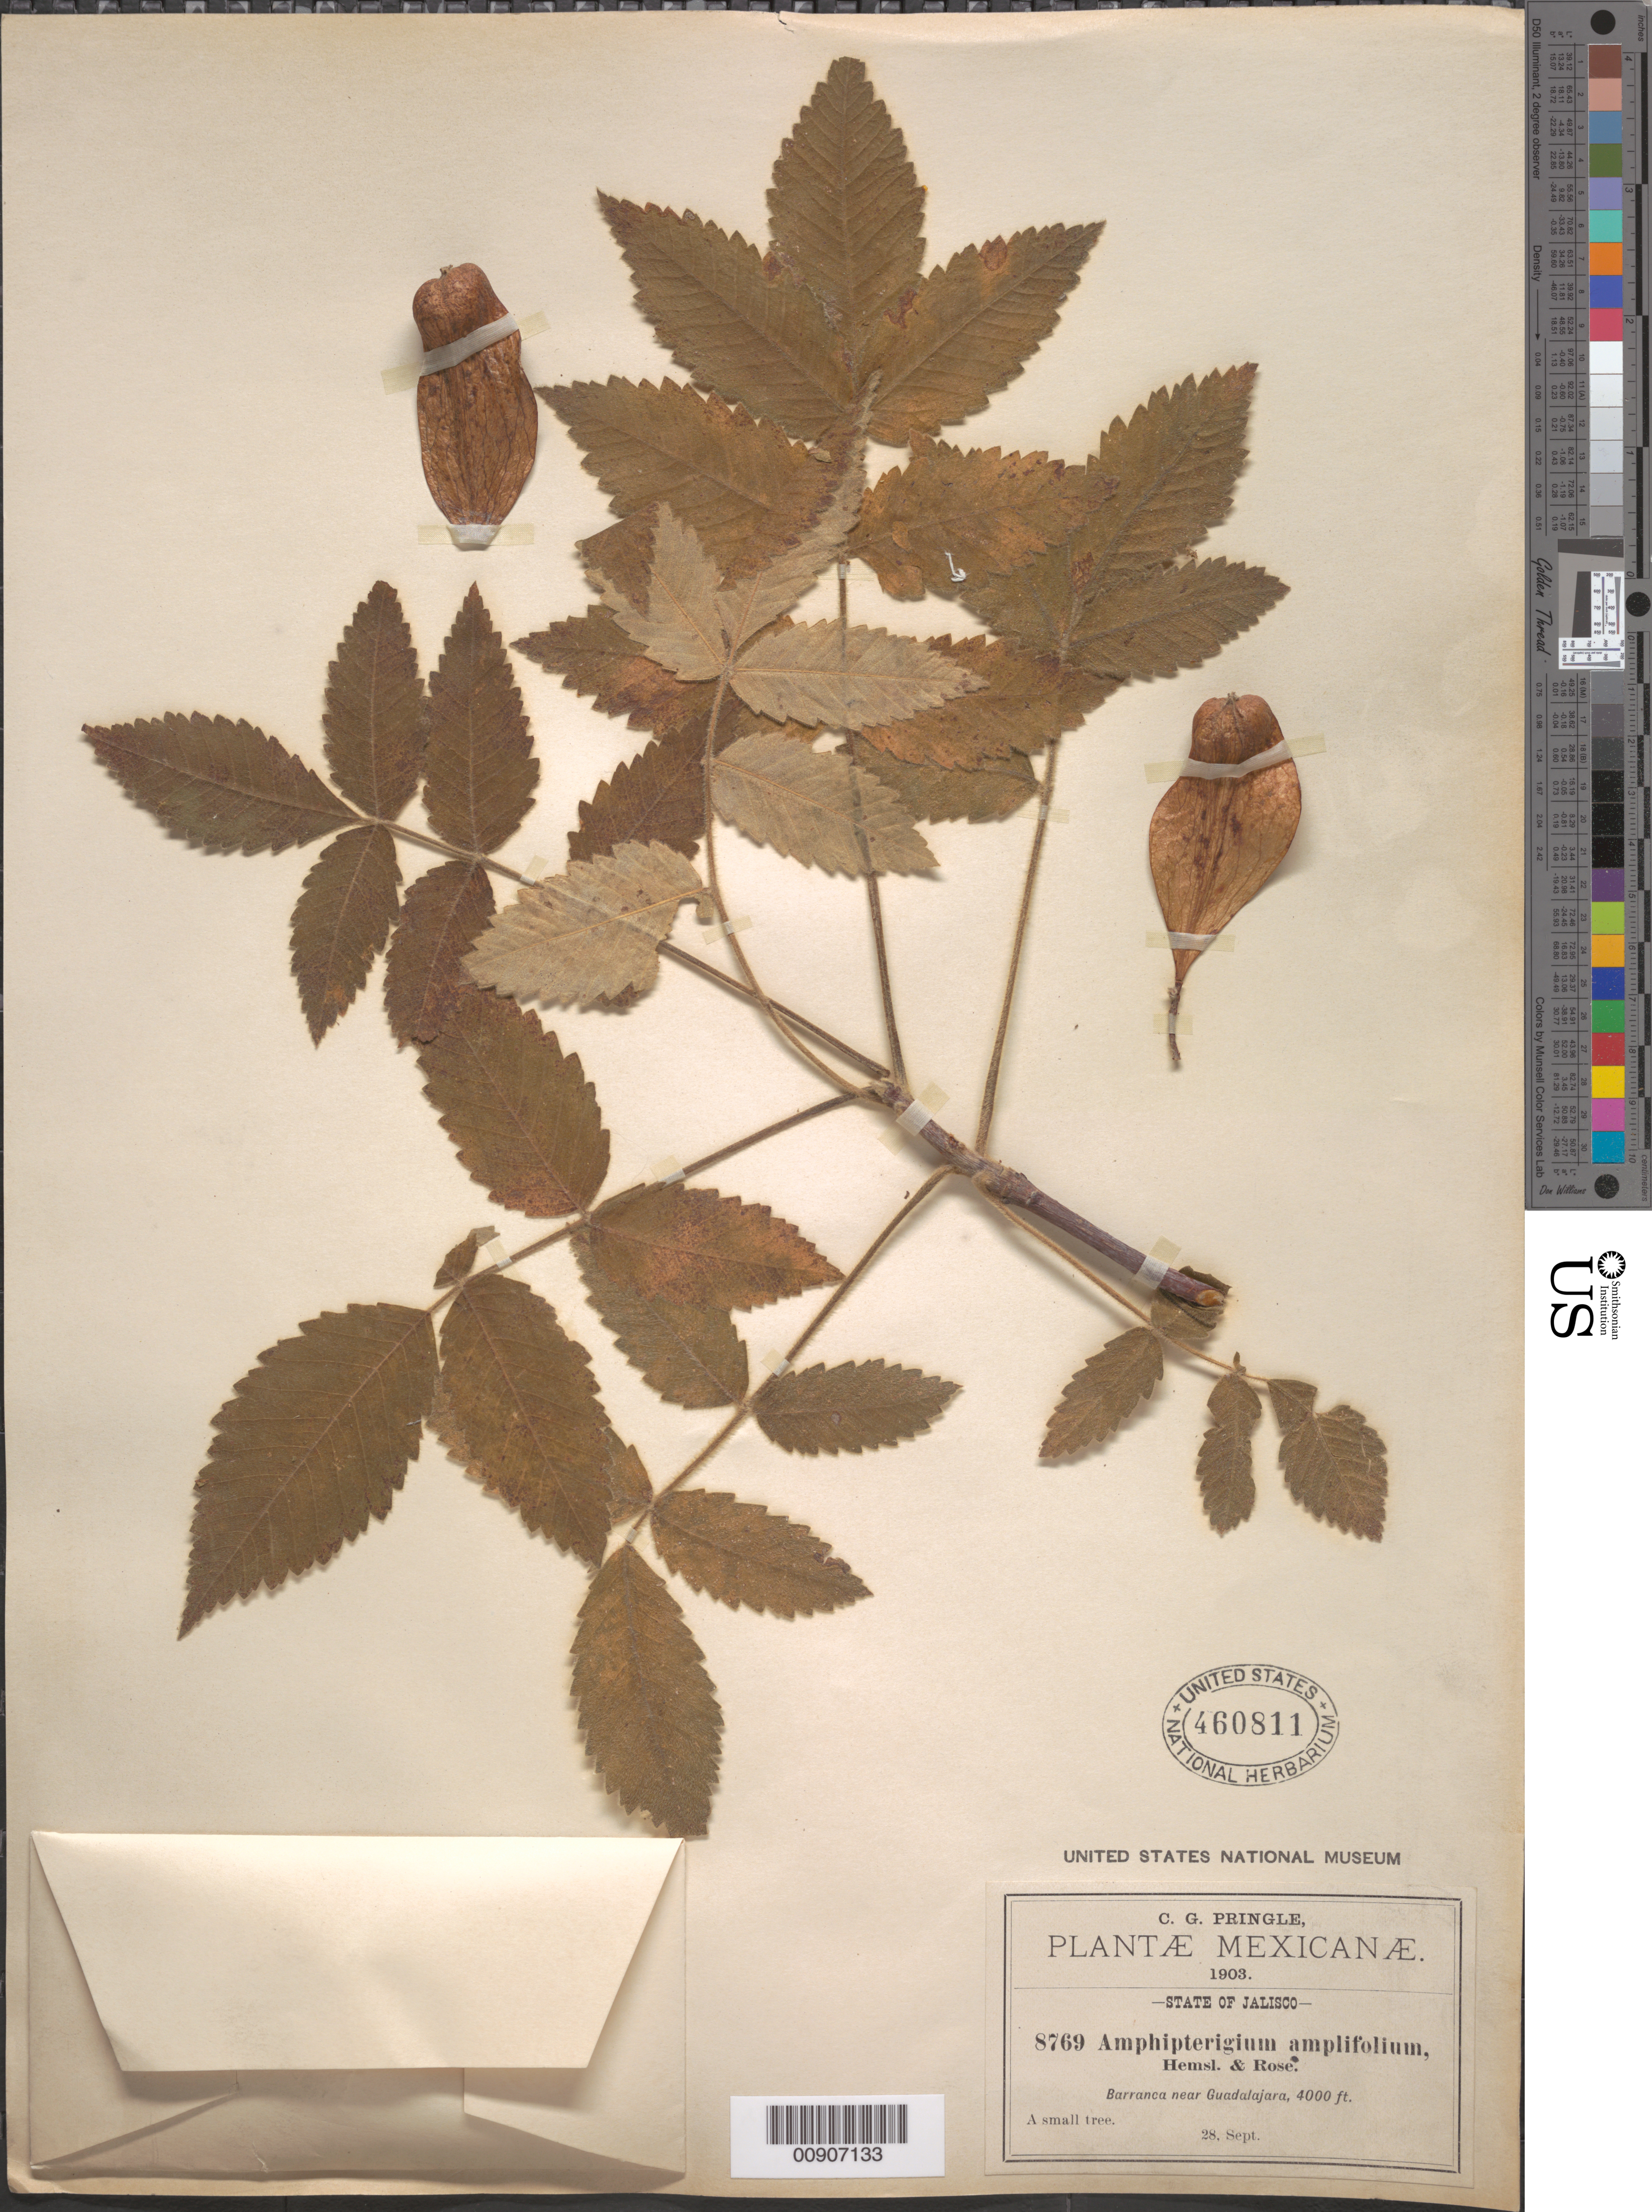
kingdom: Plantae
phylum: Tracheophyta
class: Magnoliopsida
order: Sapindales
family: Anacardiaceae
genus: Amphipterygium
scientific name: Amphipterygium amplifolium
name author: (Hemsl. & Rose) Hemsl. & Rose ex Standl.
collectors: C. G. Pringle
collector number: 8769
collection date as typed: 28 Sep 1903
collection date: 1903-09-28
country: Mexico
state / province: Jalisco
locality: Barranca near Guadalajara, State of Jalisco.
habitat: Barranca.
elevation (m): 1219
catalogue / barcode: US 460811